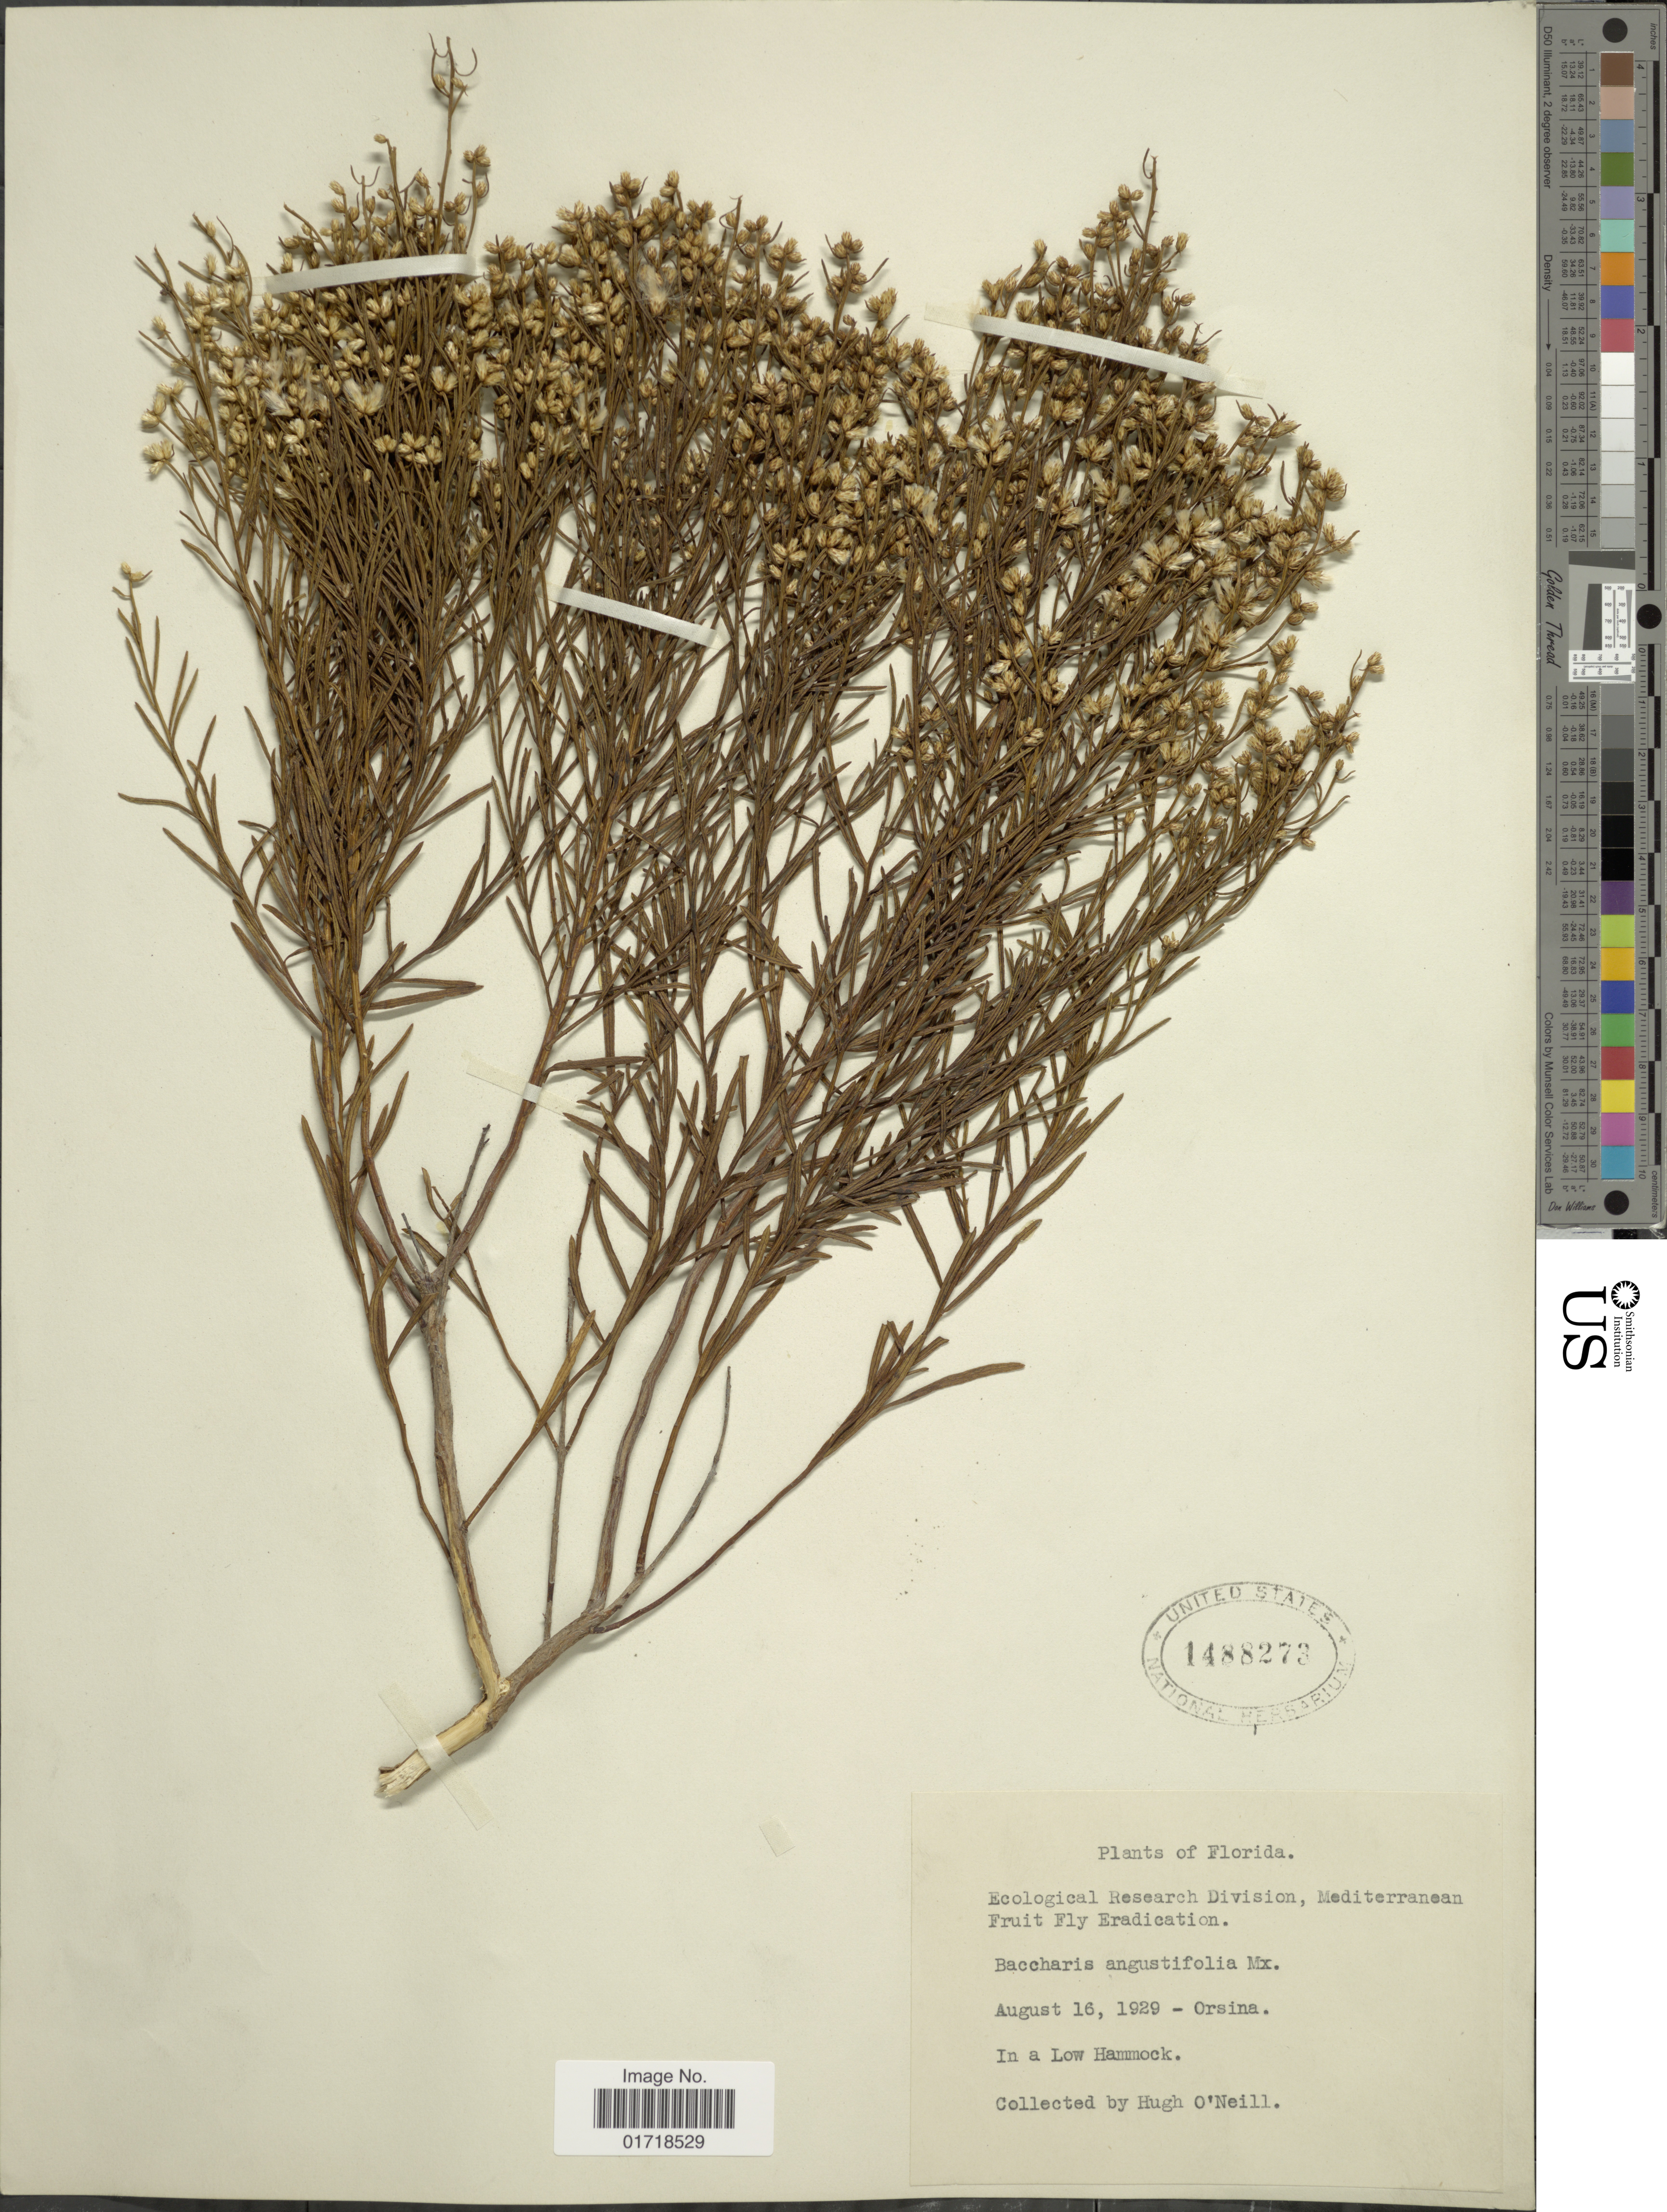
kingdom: Plantae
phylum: Tracheophyta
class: Magnoliopsida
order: Asterales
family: Asteraceae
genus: Baccharis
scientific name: Baccharis angustifolia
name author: Michx.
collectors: H. O'Neill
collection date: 1929-08-16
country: United States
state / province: Florida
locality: Orsina, in a low hammock.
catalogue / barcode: US 1488273